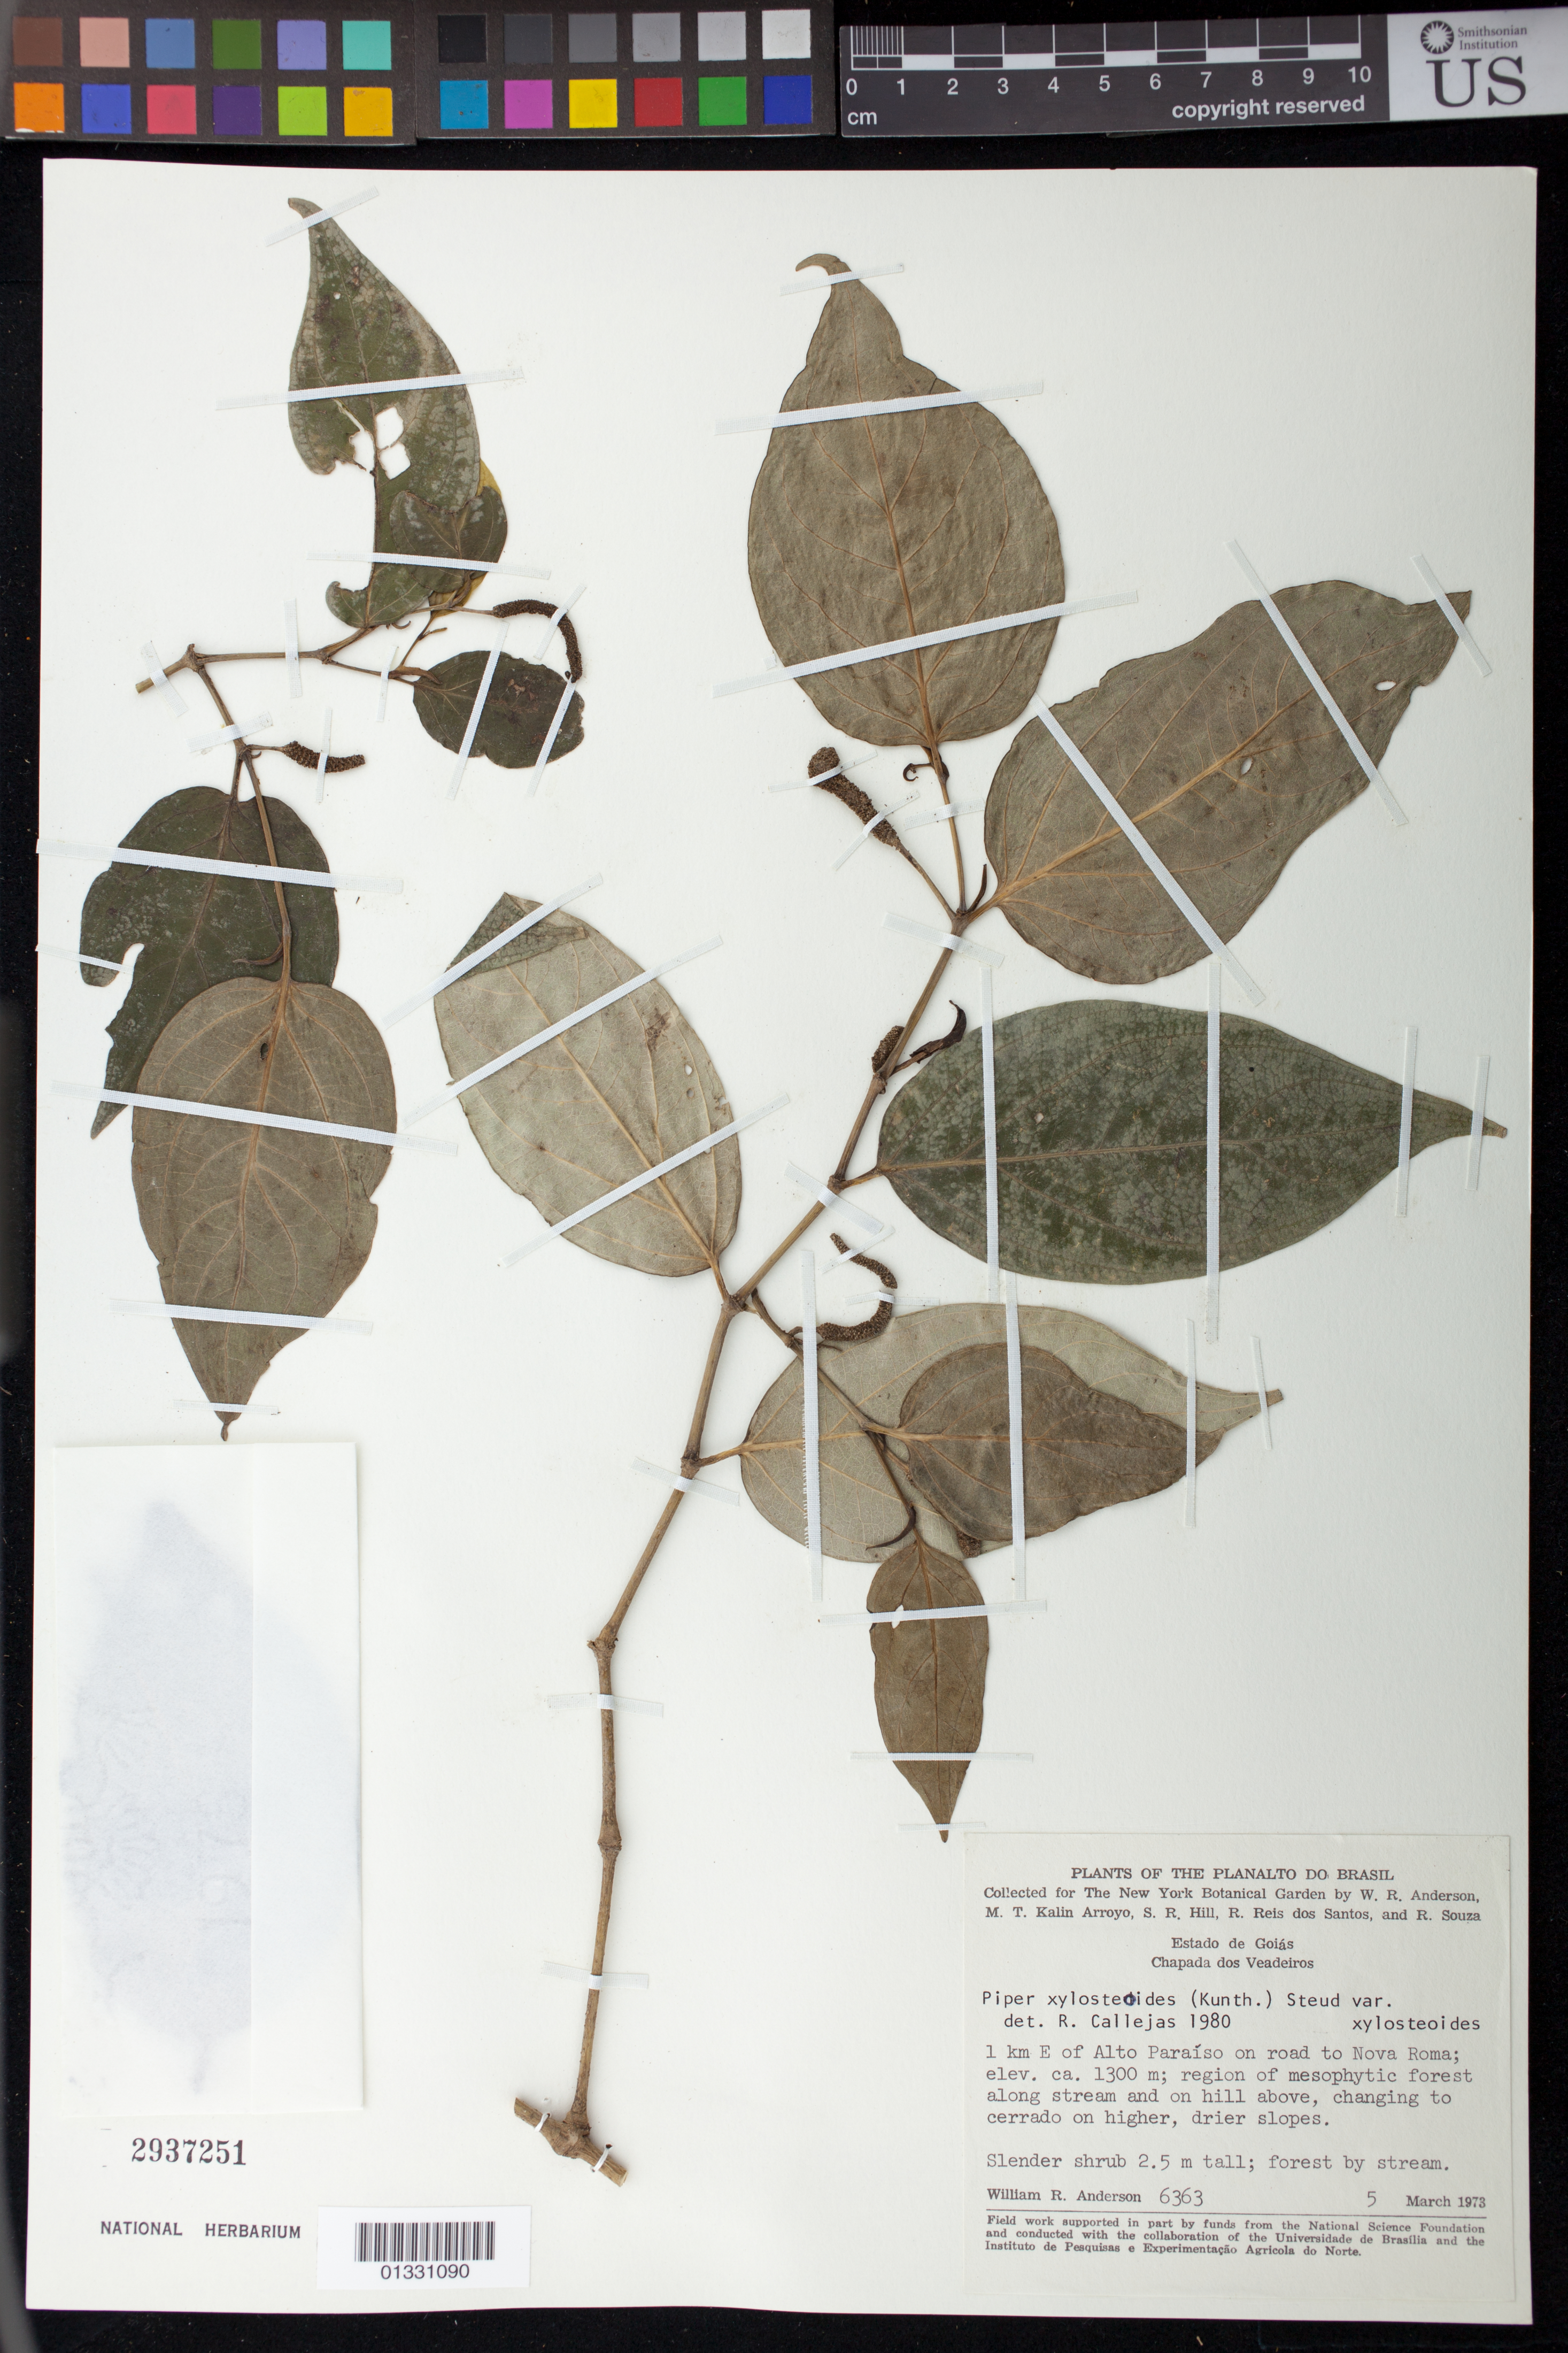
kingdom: Plantae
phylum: Tracheophyta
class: Magnoliopsida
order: Piperales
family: Piperaceae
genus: Piper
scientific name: Piper xylosteoides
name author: (Kunth) Steud.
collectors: W. Anderson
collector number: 6363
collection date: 1973-03-05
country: Brazil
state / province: Goiás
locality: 1 km E of Alto Paraíso on road to Nova Roma.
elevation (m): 1300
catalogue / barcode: US 2937251